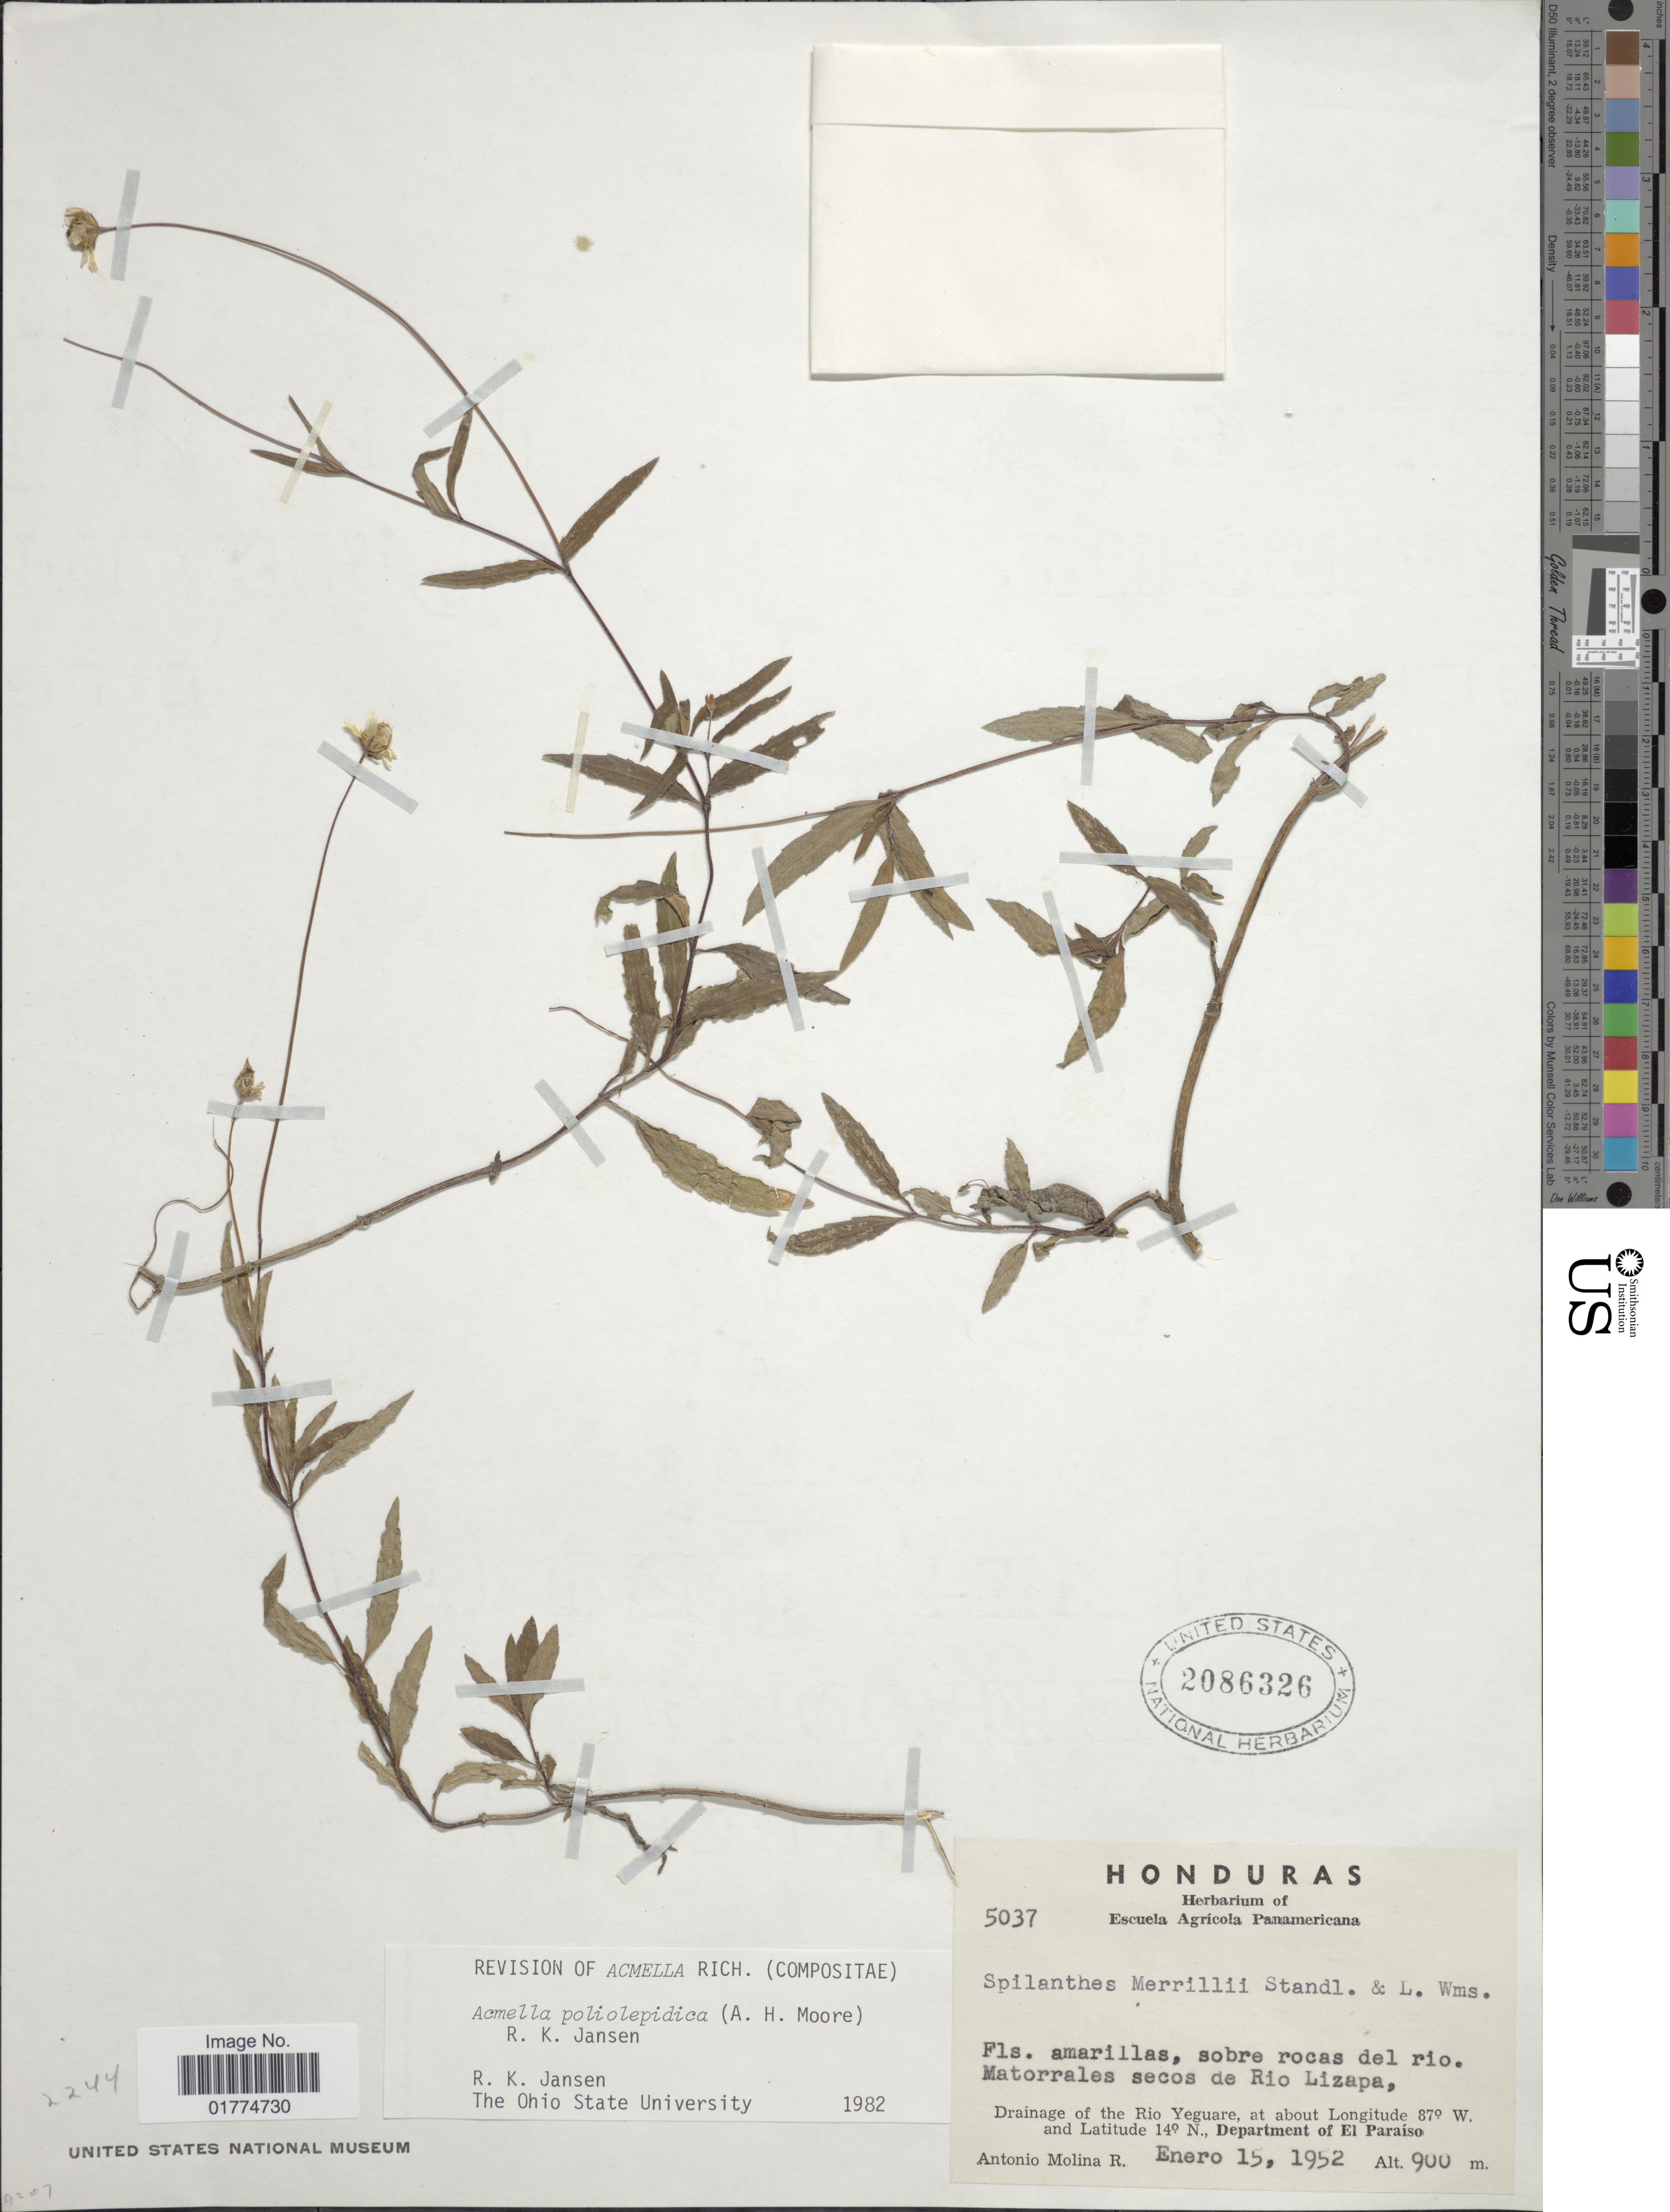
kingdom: Plantae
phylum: Tracheophyta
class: Magnoliopsida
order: Asterales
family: Asteraceae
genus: Acmella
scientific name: Acmella poliolepidica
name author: A.H. Moore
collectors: A. Molina R.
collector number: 5037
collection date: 1952-01-15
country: Honduras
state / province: El Paraíso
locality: Drainage of the Rio Yeguare. Matorrales secos de Rio Lizapa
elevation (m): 900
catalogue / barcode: US 2086326